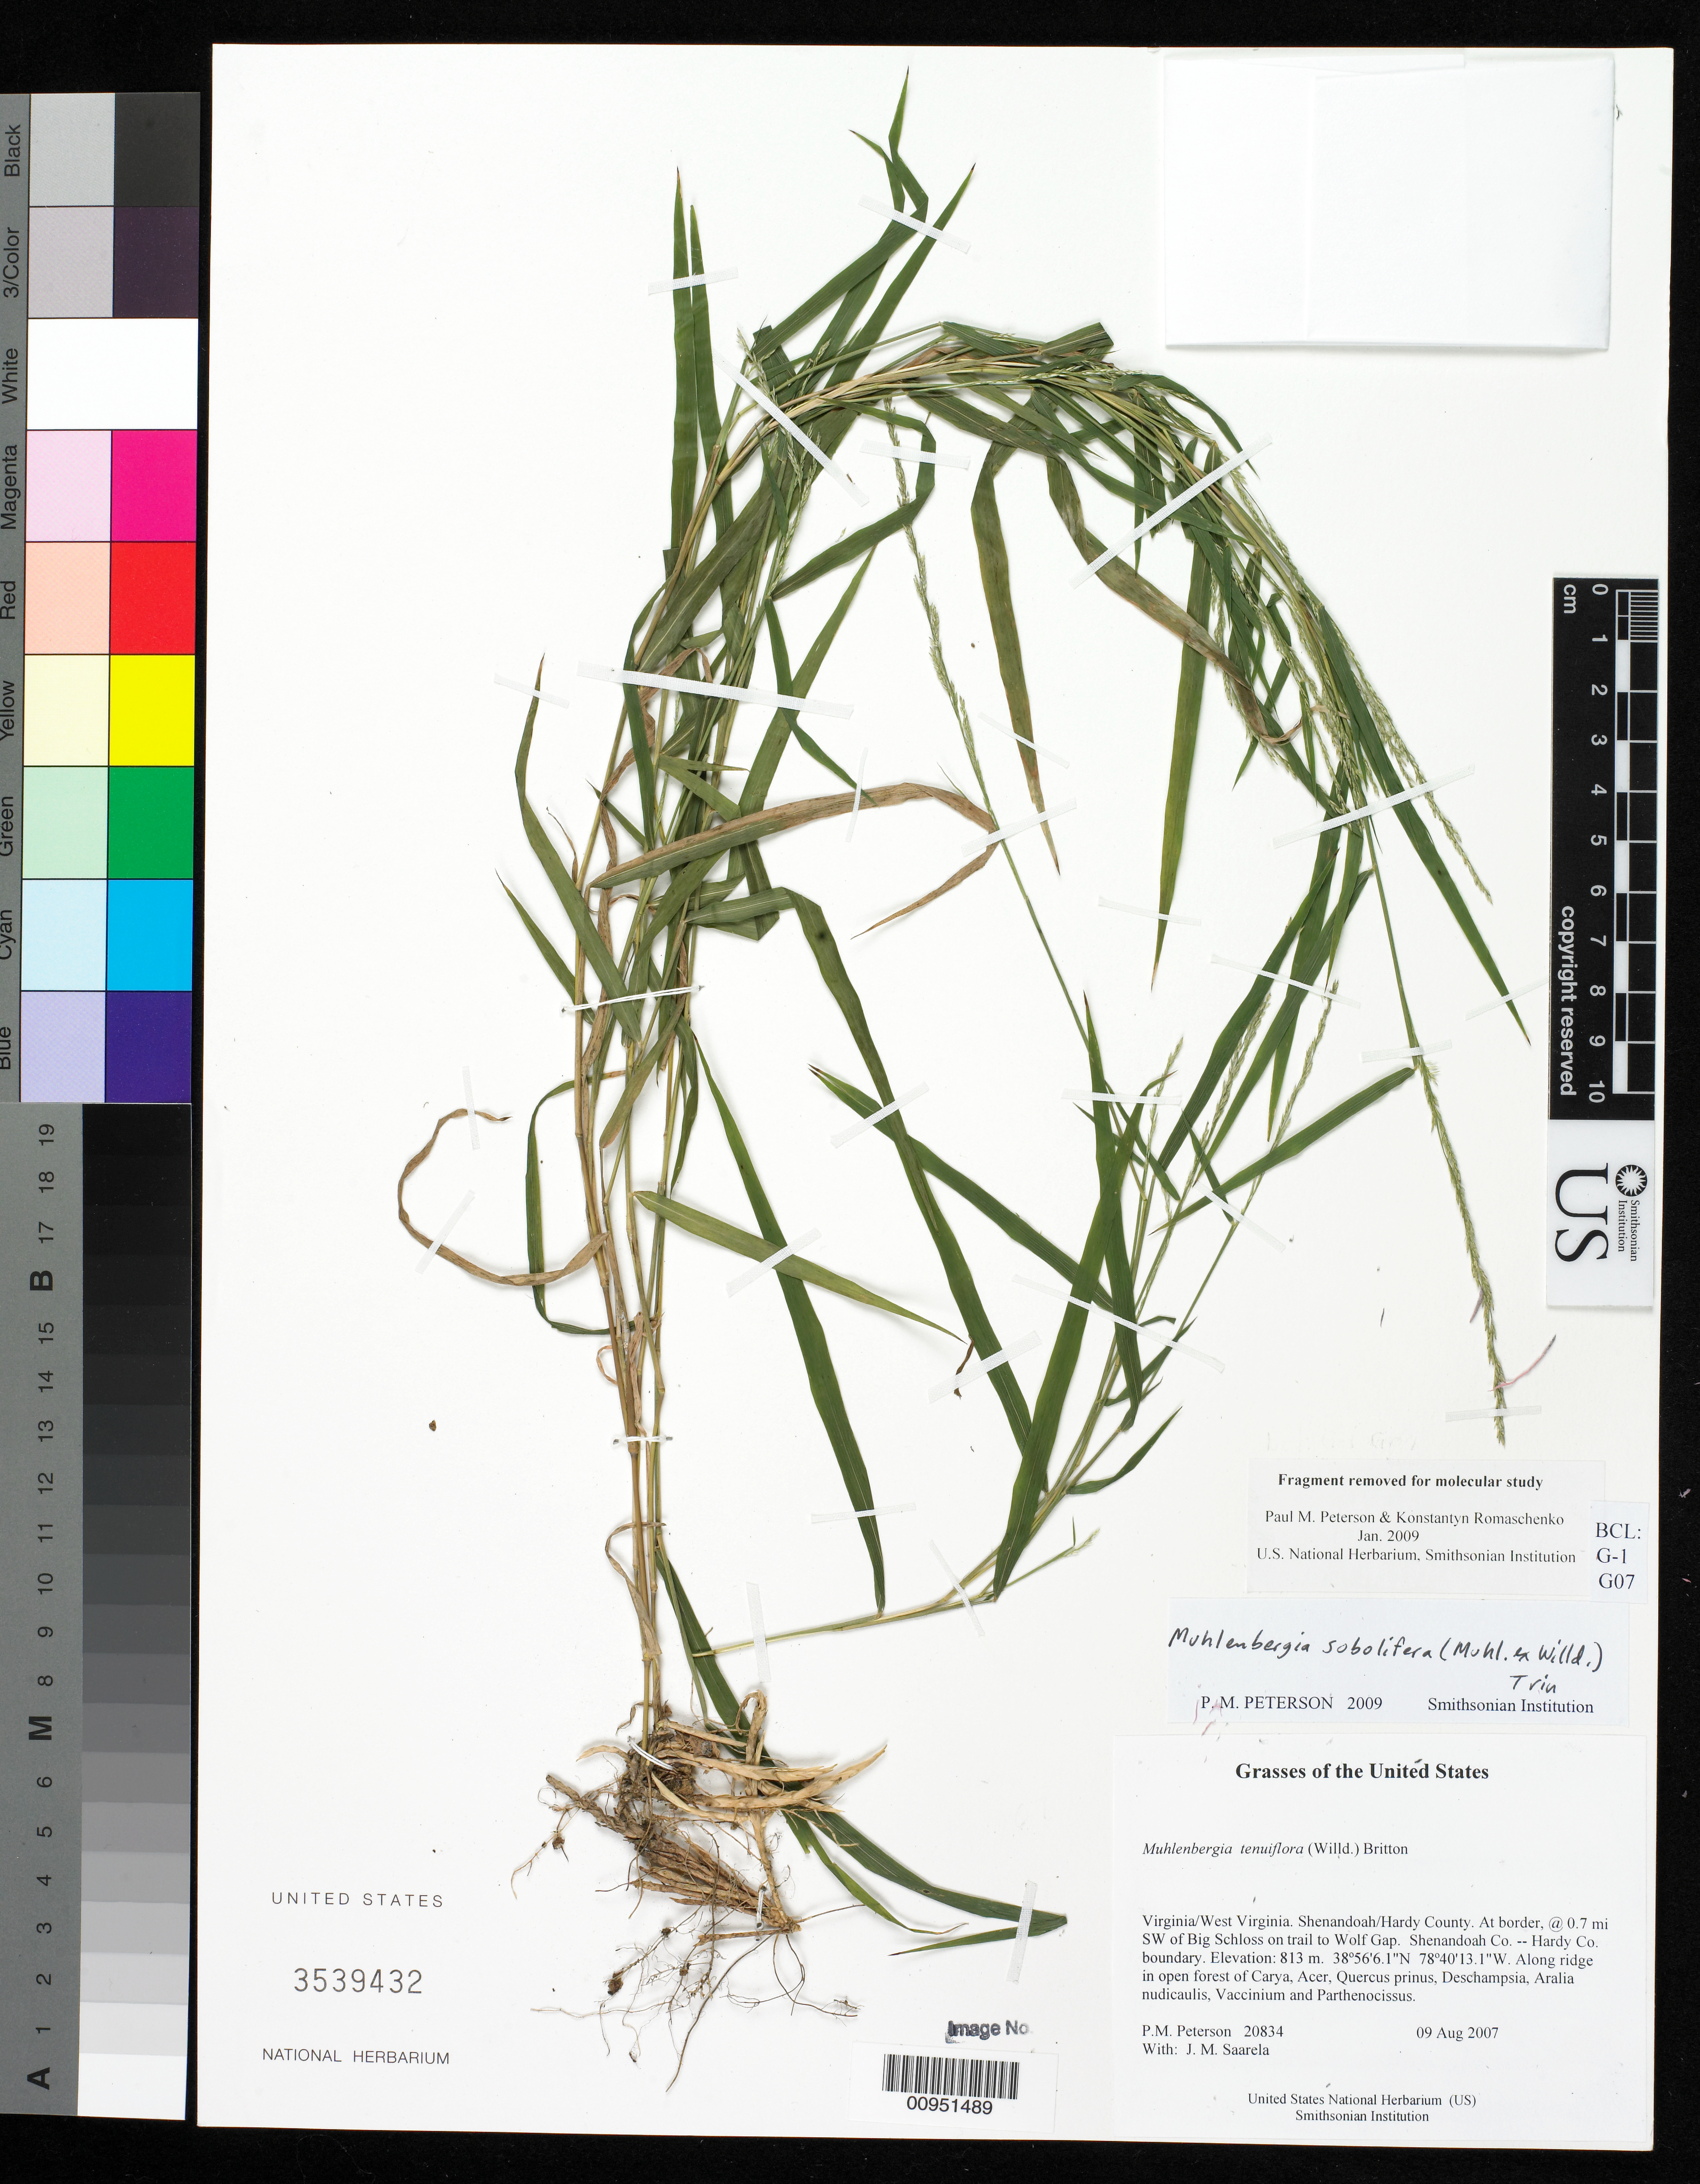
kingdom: Plantae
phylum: Tracheophyta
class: Liliopsida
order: Poales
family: Poaceae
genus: Muhlenbergia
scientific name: Muhlenbergia sobolifera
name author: (Muhl. ex Willd.) Trin.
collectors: P. M. Peterson & J. Saarela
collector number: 20834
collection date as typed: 09 Aug 2007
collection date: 2007-08-09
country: United States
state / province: Virginia / West Virginia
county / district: Shenandoah/Hardy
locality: At border, @ 0.7 mi SW of Big Schloss on trail to Wolf Gap. Shenandoah Co. -- Hardy Co. boundary.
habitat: Along ridge in open forest of Carya, Acer, Quercus prinus, Deschampsia, Aralia nudicaulis, Vaccinium and Parthenocissus.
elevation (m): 813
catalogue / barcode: US 3539432